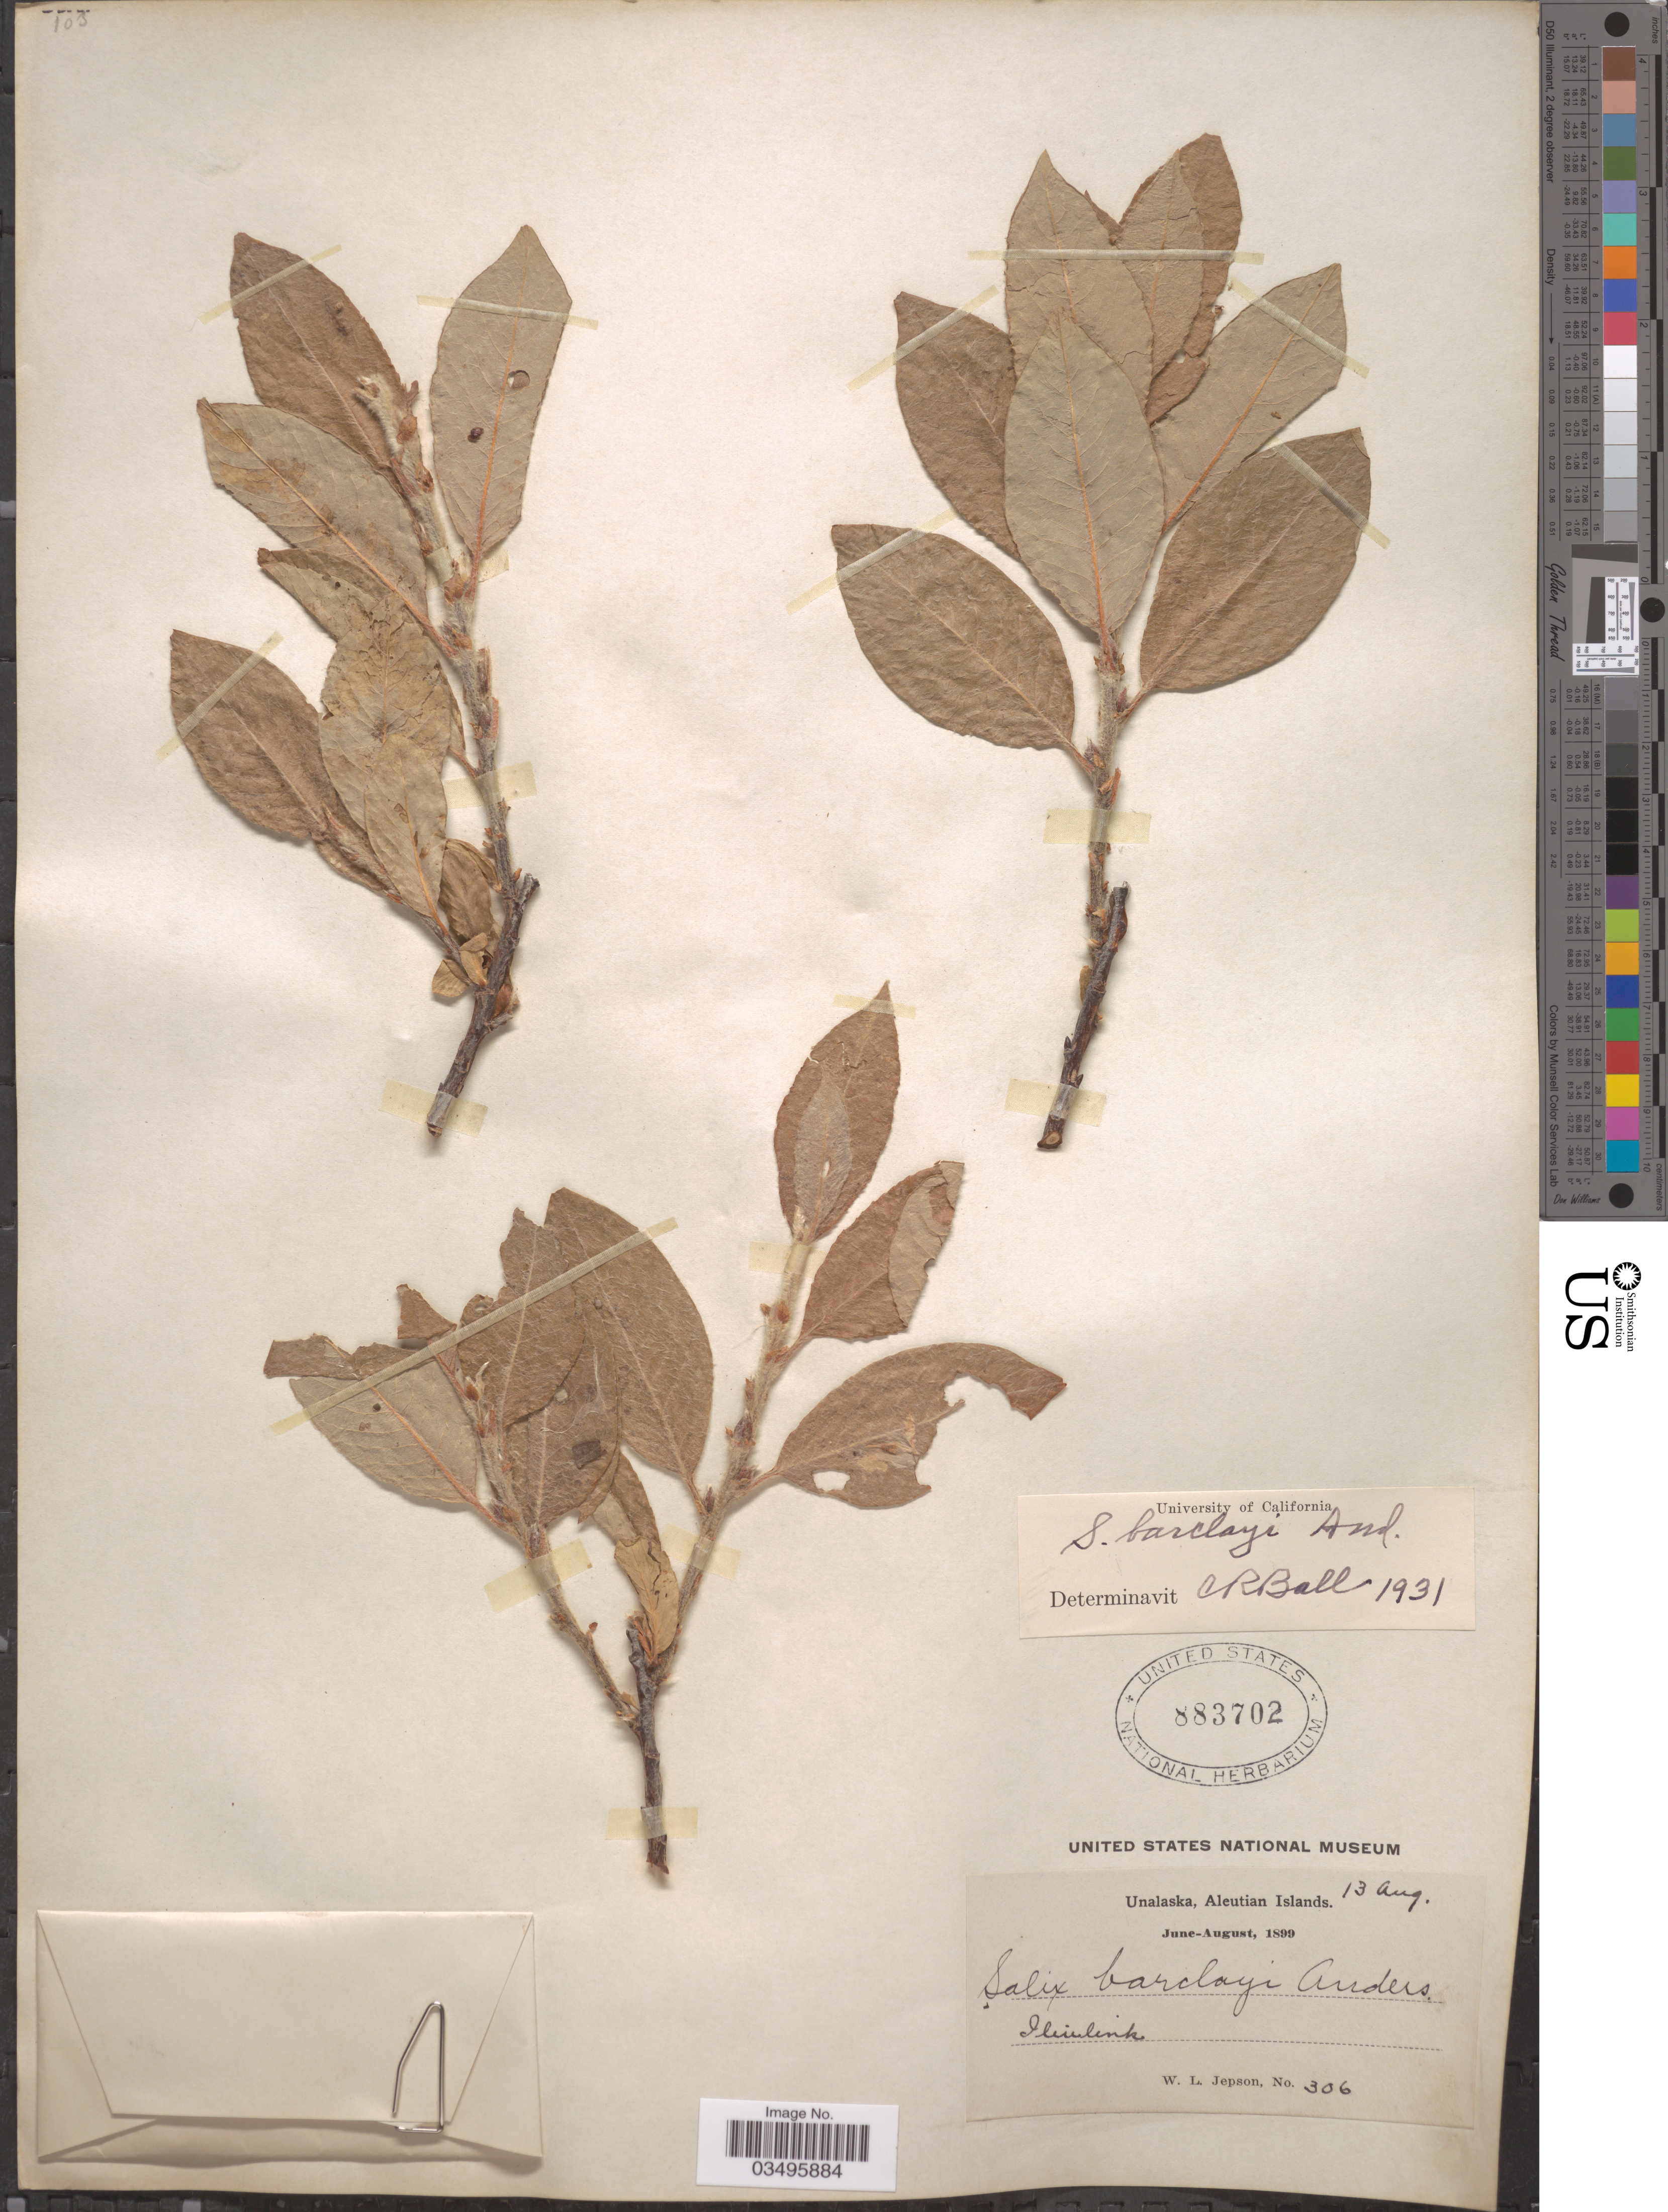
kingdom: Plantae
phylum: Tracheophyta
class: Magnoliopsida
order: Malpighiales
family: Salicaceae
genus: Salix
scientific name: Salix barclayi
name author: Andersson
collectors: W. L. Jepson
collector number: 306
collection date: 1899-08-13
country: United States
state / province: Alaska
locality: Unalaska, Aleutian Islands. Iliuliuk.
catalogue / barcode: US 883702